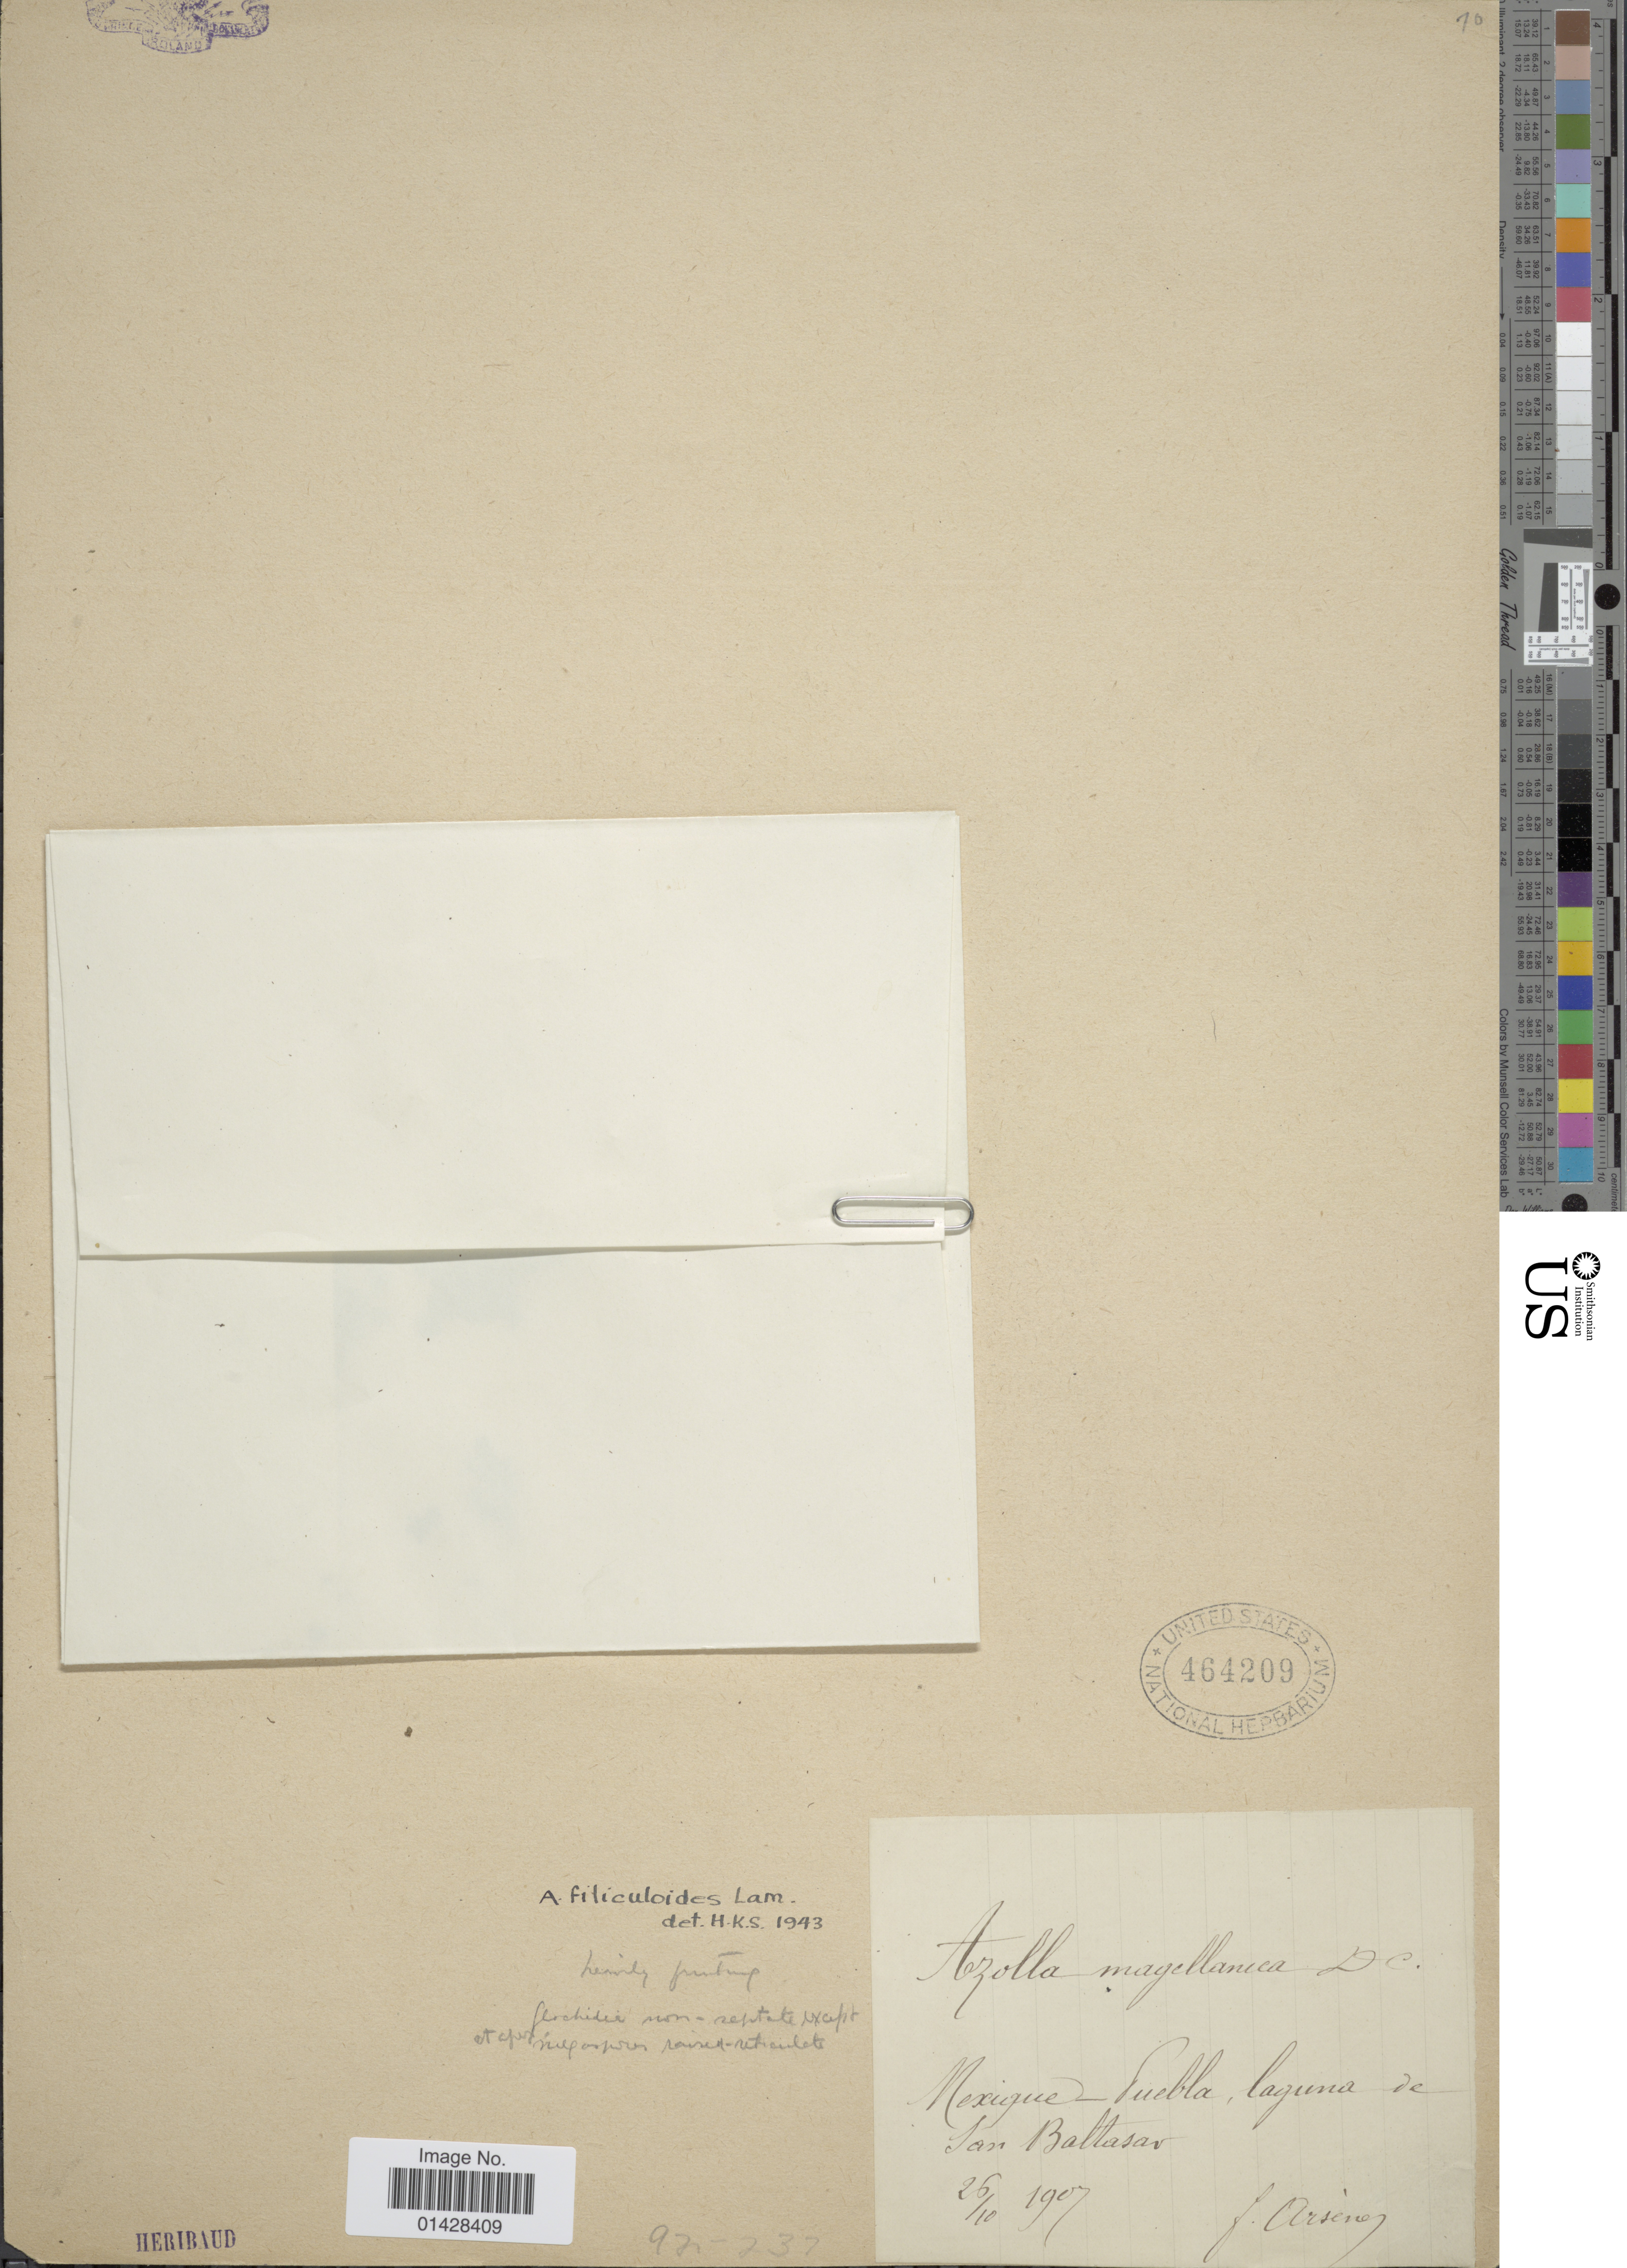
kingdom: Plantae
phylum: Tracheophyta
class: Polypodiopsida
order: Salviniales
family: Salviniaceae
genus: Azolla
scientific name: Azolla sp.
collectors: Bro. G. Arsène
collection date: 1907-10-26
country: Mexico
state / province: Puebla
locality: Laguna de San Baltasar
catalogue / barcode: US 464209